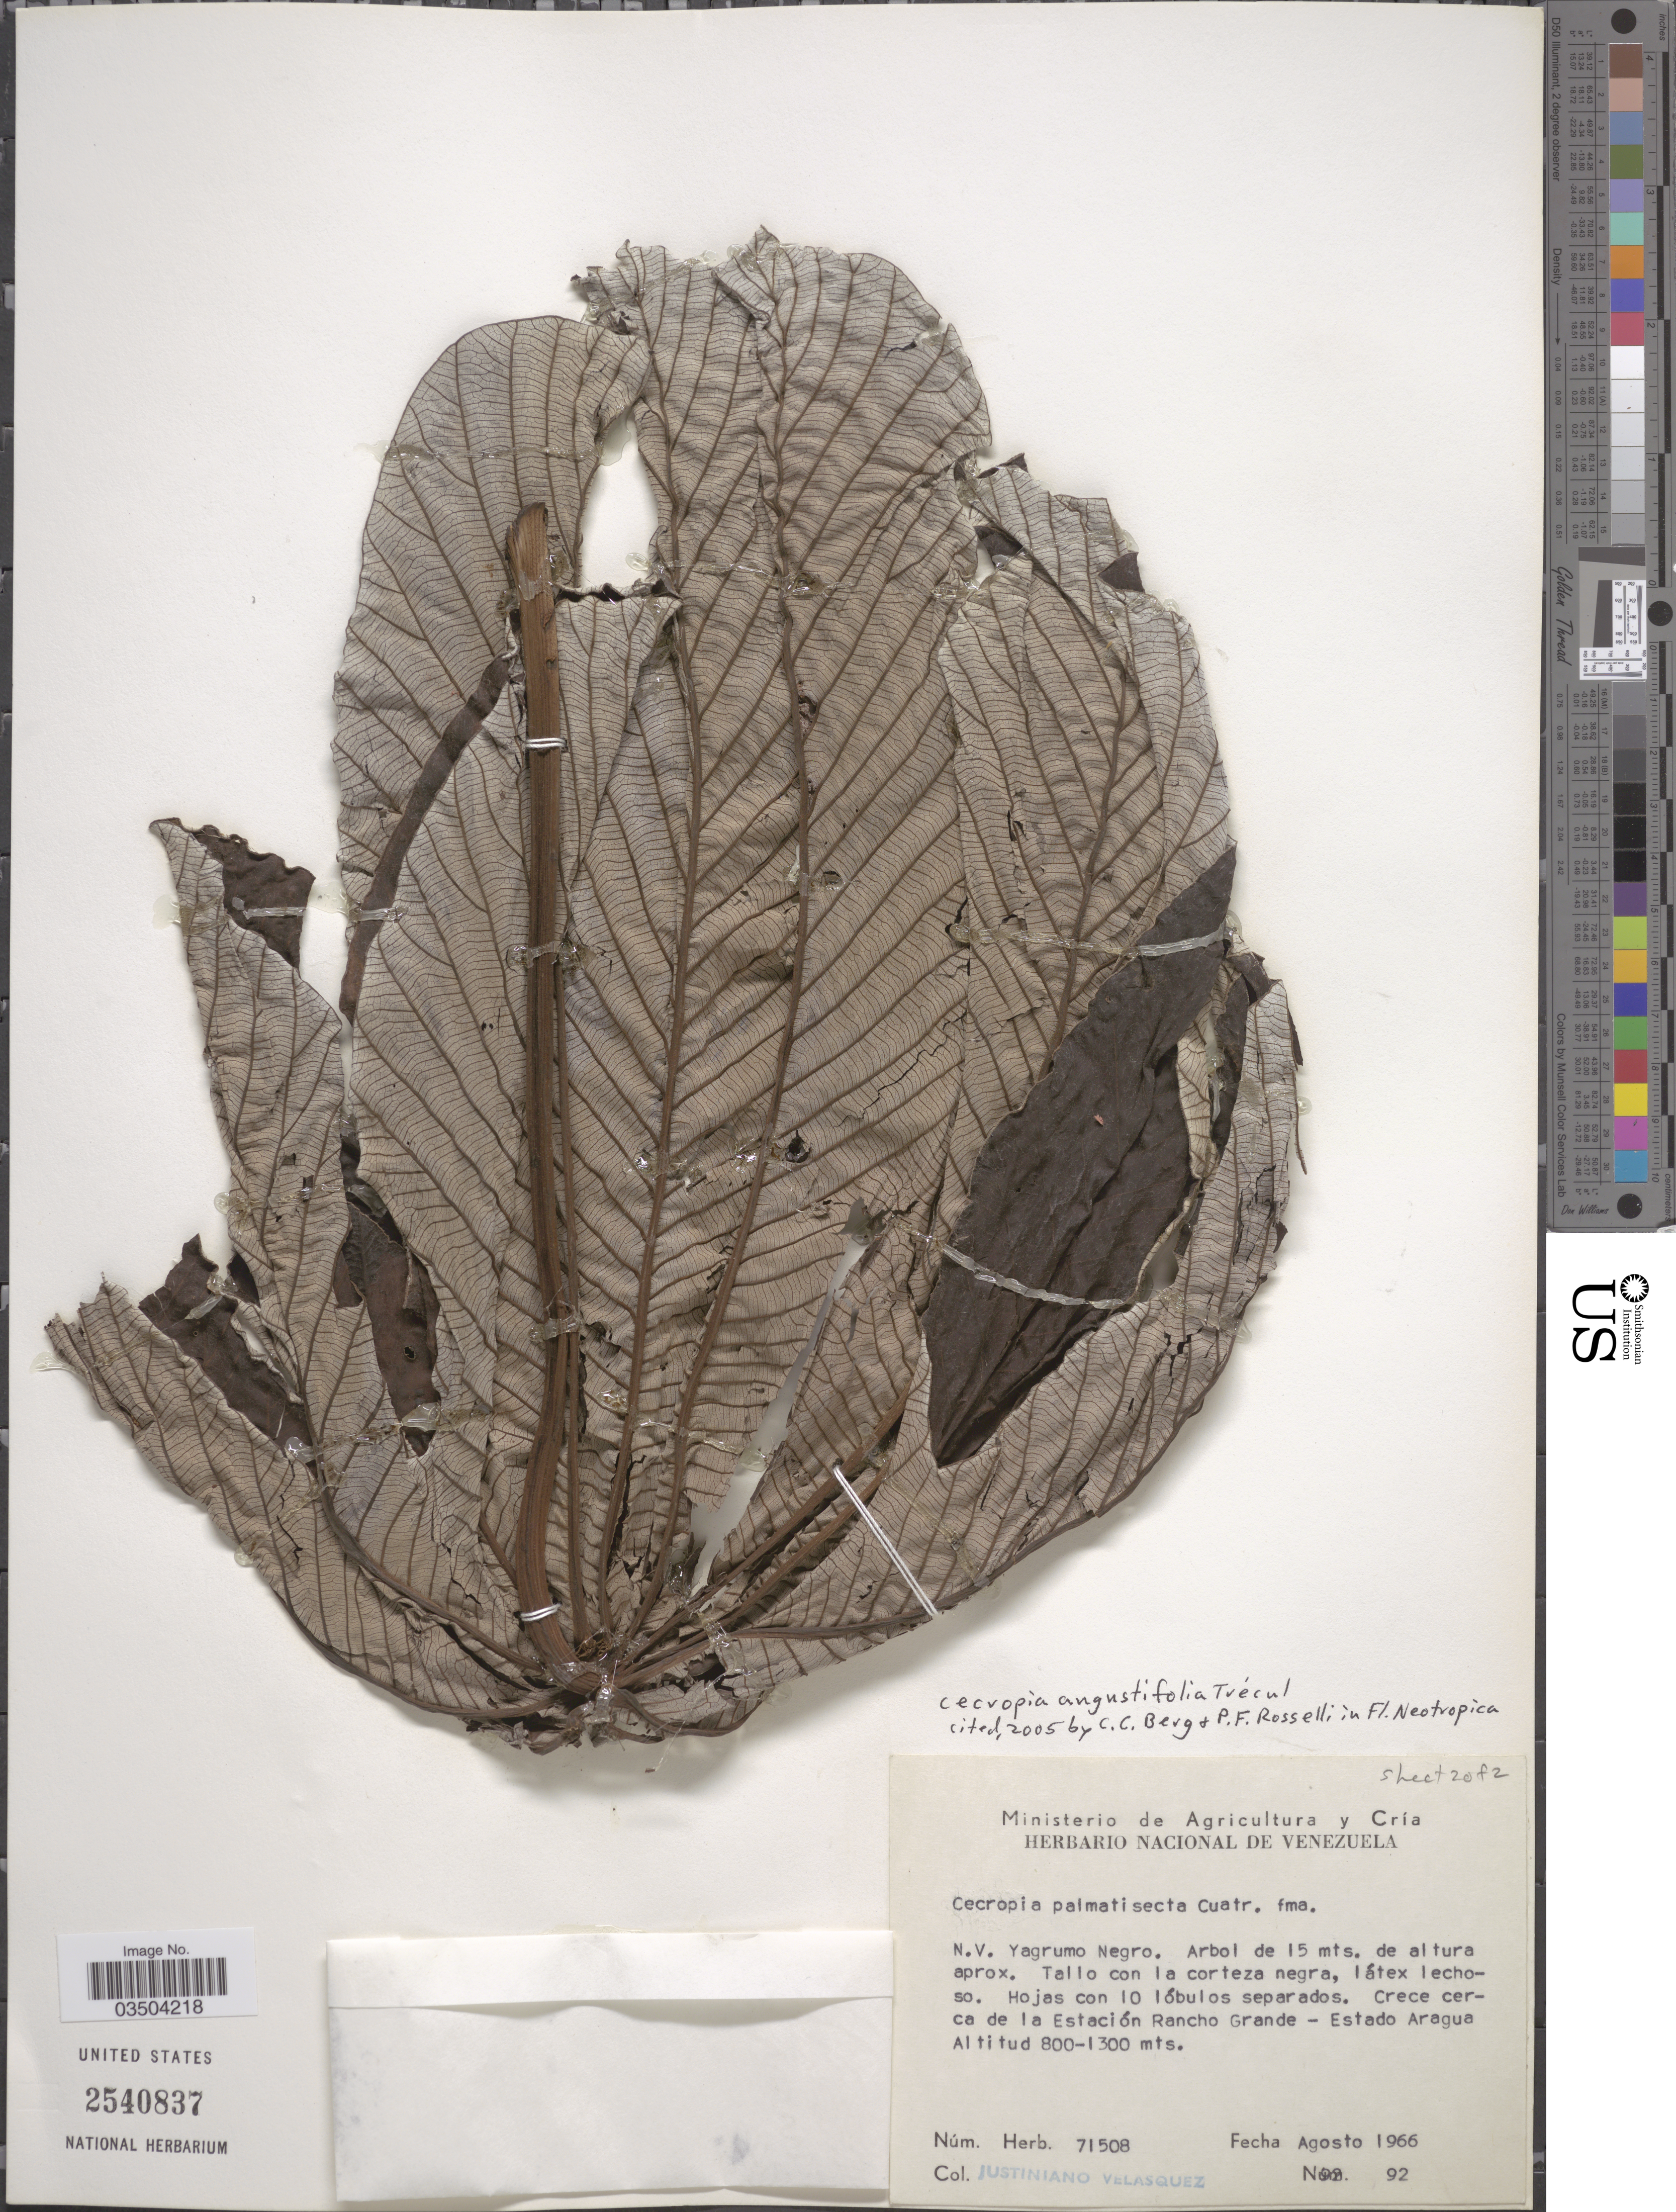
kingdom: Plantae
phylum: Tracheophyta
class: Magnoliopsida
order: Rosales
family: Urticaceae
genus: Cecropia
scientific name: Cecropia angustifolia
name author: Trécul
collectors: J. Velasquez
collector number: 92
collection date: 1966-08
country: Venezuela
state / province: Aragua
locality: Crece cerca de la Estación de Rancho Grande - Estado Aragua.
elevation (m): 800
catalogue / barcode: US 2540837